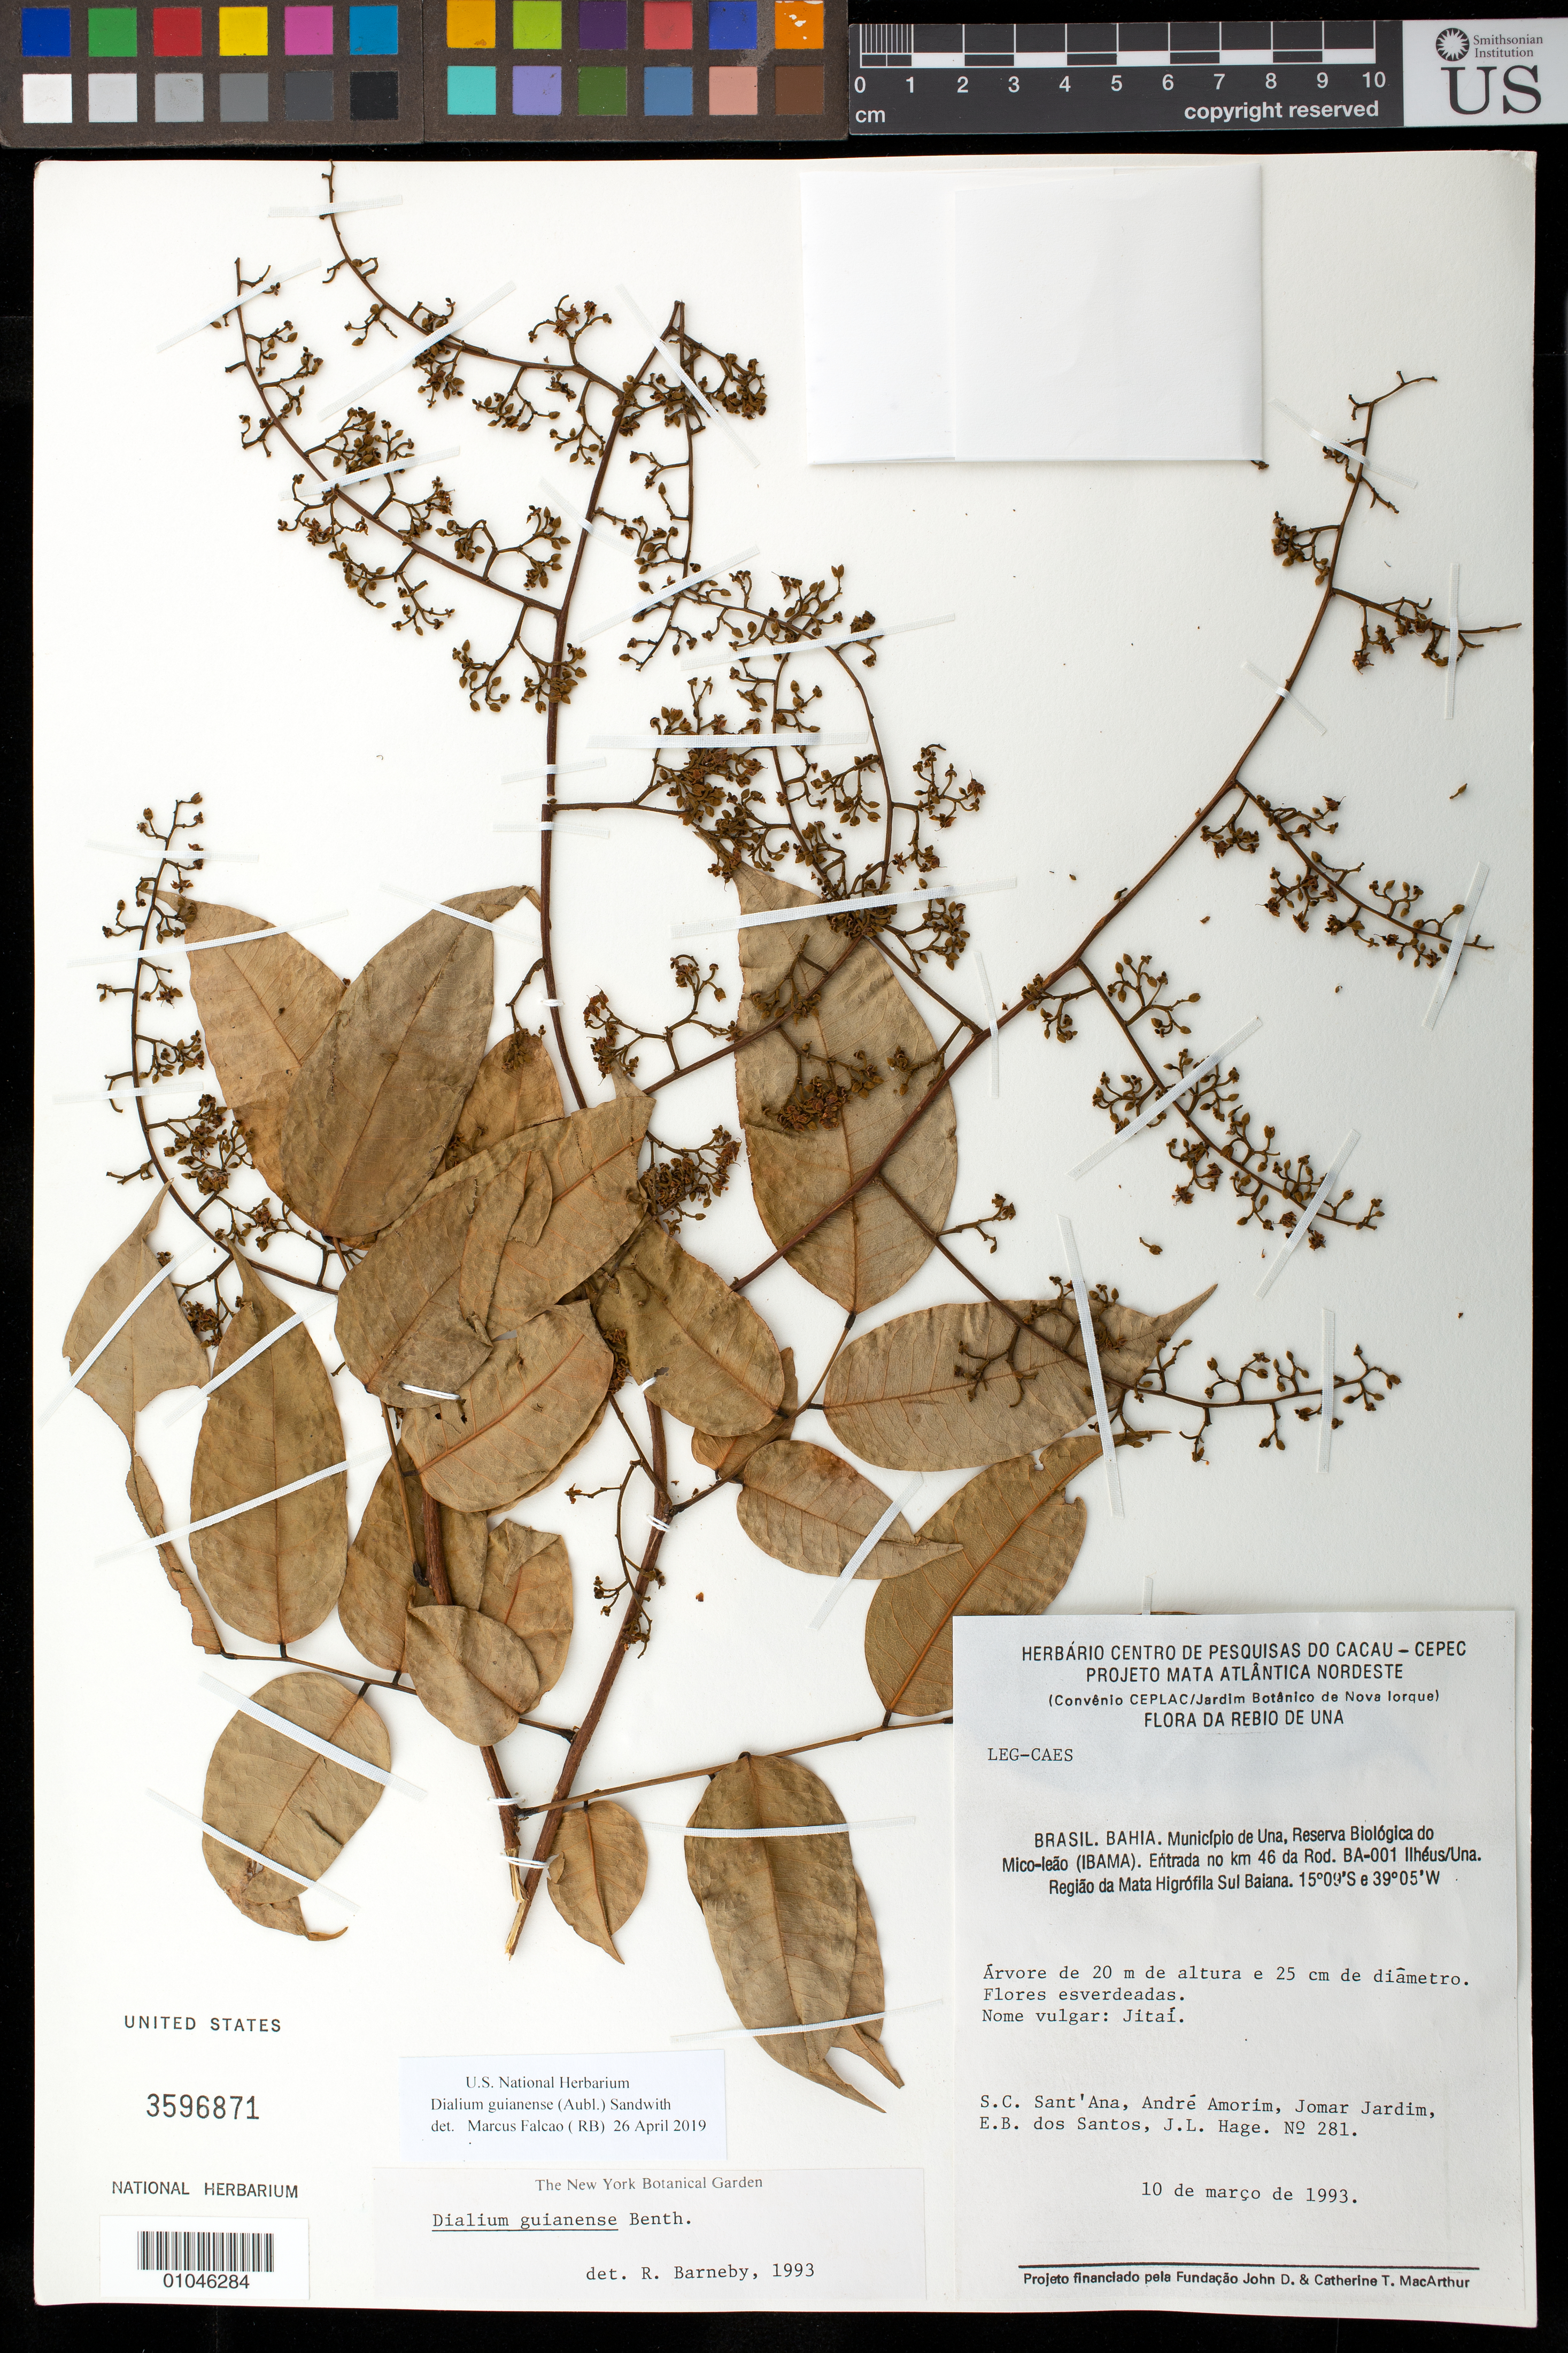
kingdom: Plantae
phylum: Tracheophyta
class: Magnoliopsida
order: Fabales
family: Fabaceae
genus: Dialium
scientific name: Dialium guianense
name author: (Aubl.) Sandwith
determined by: Falcão, Marcus J.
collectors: S. C. Sant'Ana, A. M. Amorim, J. G. Járdim, E. B. Santos & J. L. Hage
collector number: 281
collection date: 1993-03-10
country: Brazil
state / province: Bahia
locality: Entrada no km 46 da Rod. BA-001 Ilheus/Una, Reserva Biologica do Mico-Ieao (IBAMA), Municipio de Una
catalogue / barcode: US 3596871